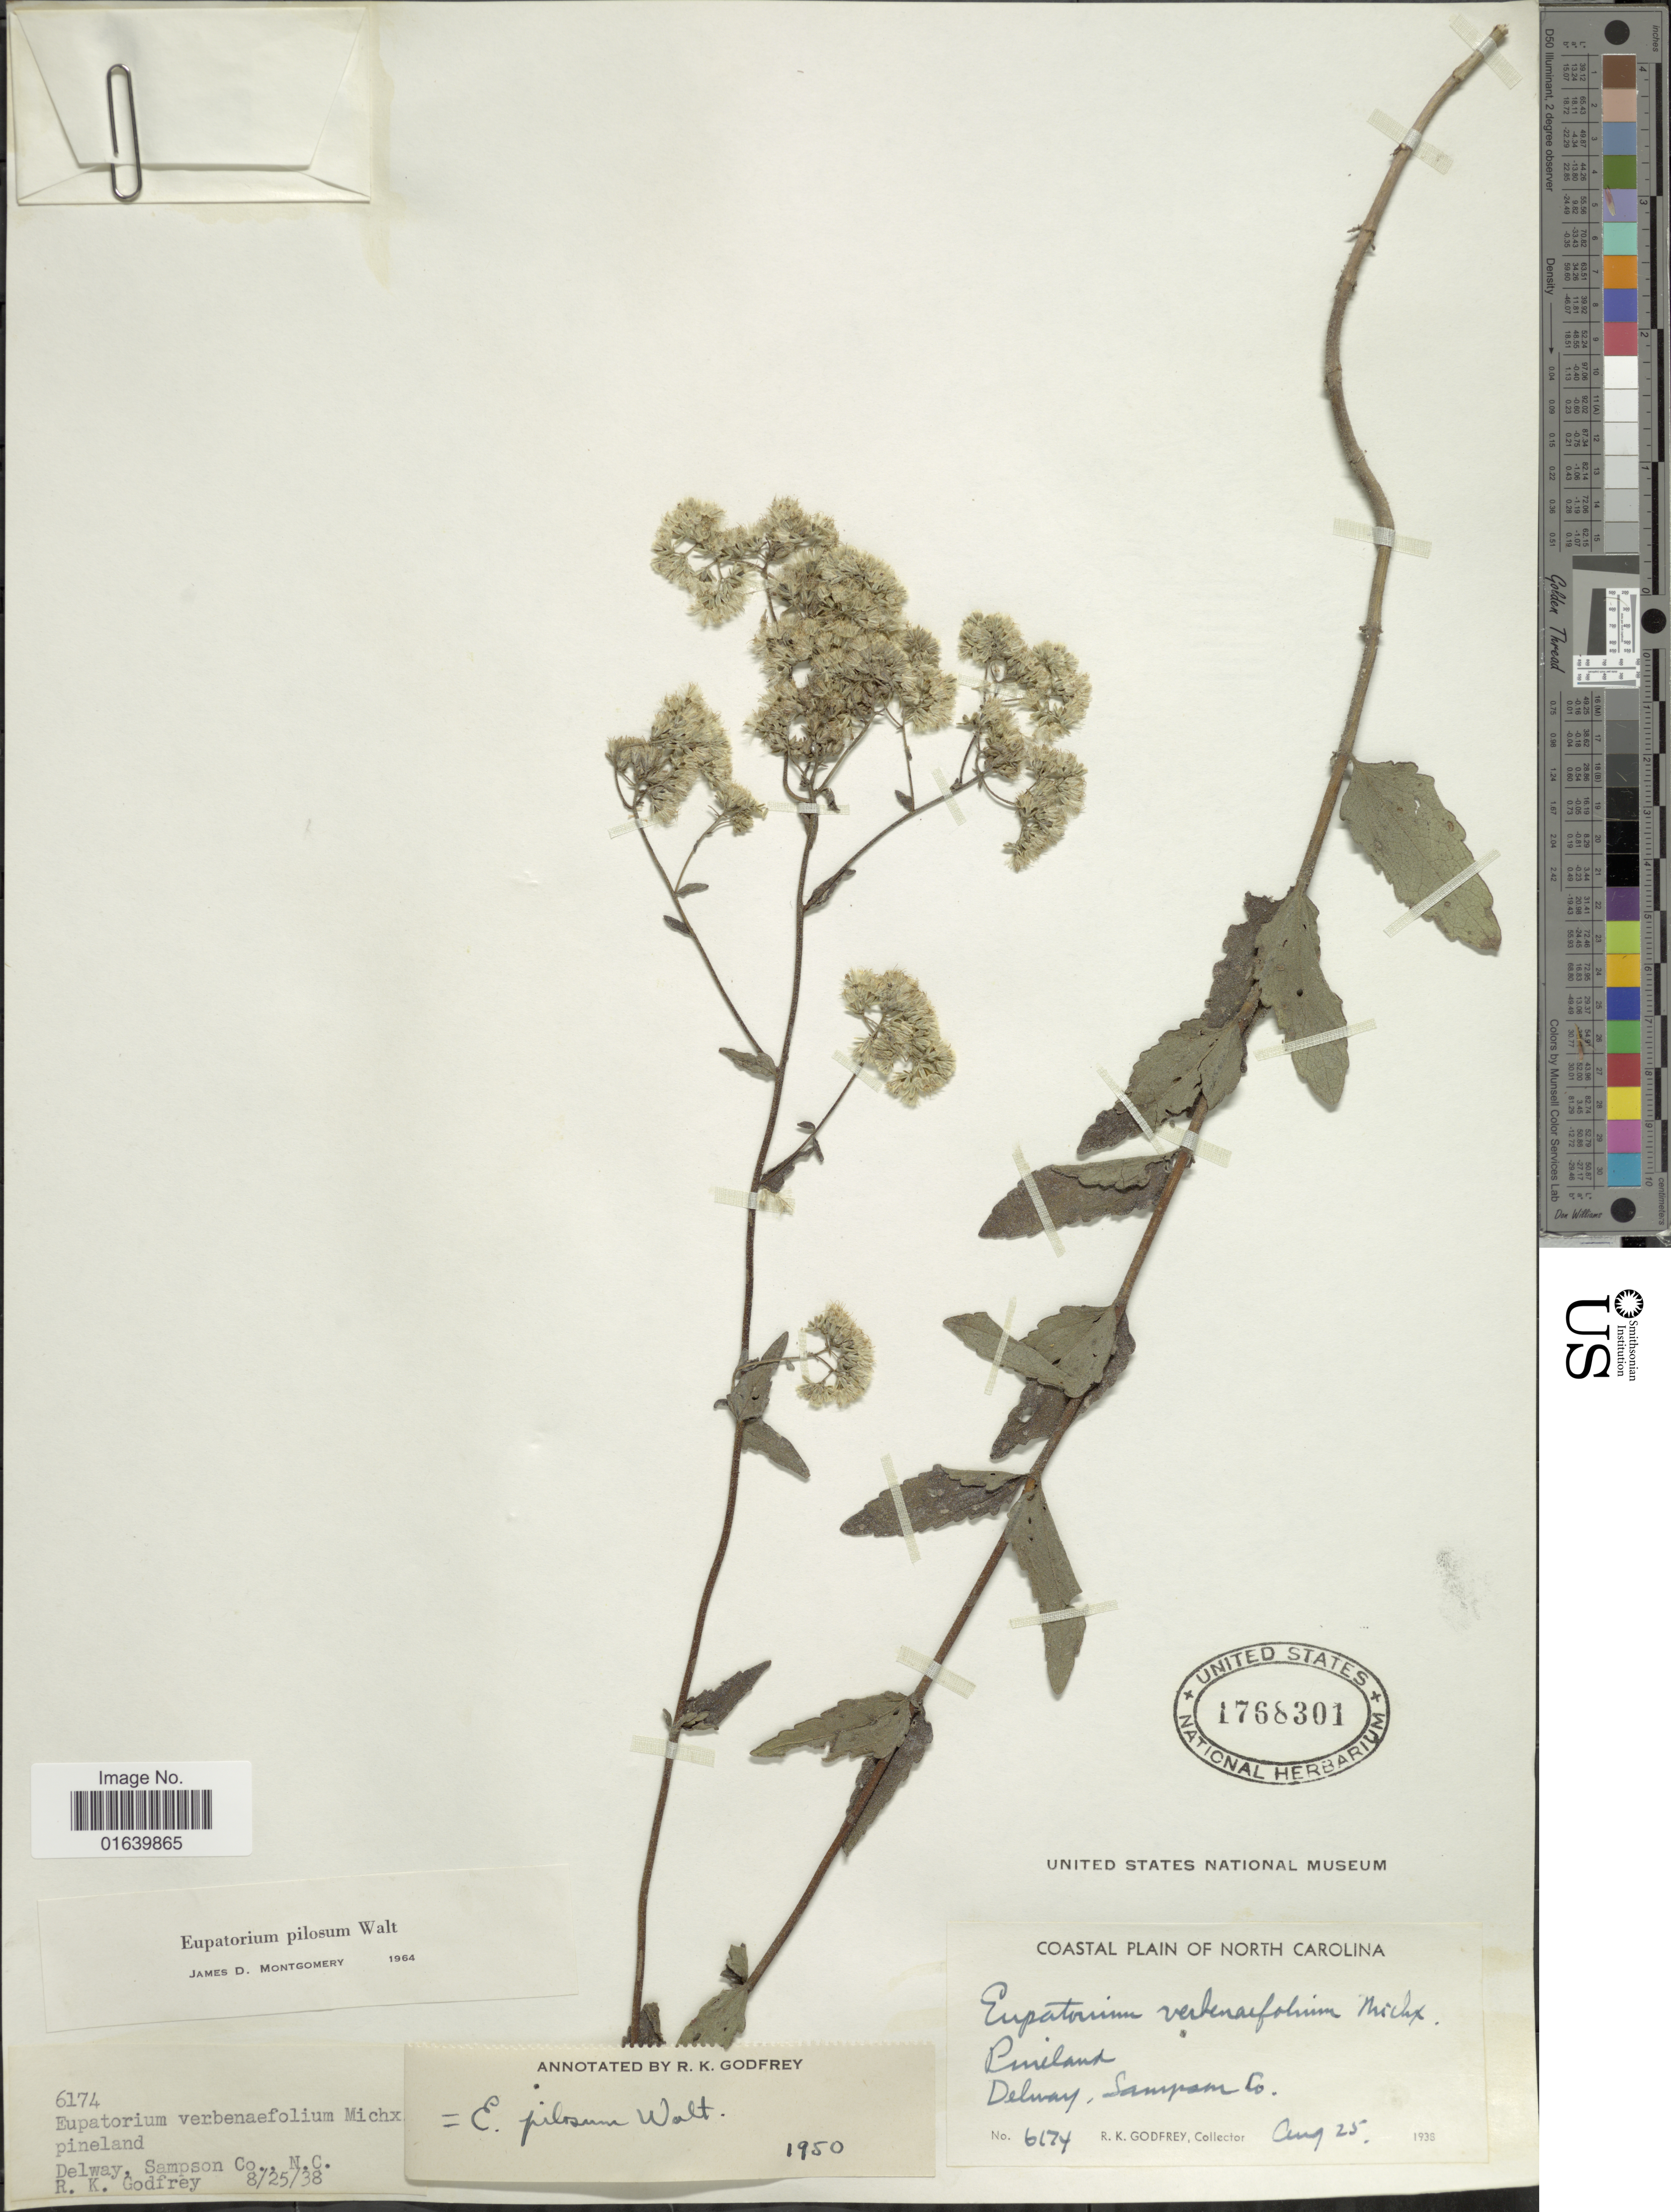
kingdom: Plantae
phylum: Tracheophyta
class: Magnoliopsida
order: Asterales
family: Asteraceae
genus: Eupatorium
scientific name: Eupatorium pilosum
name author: Walter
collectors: R. K. Godfrey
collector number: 6174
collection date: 1938-08-25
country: United States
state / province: North Carolina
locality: North Carolina, Pineland, Delway, Sampson Co.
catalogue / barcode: US 1768301